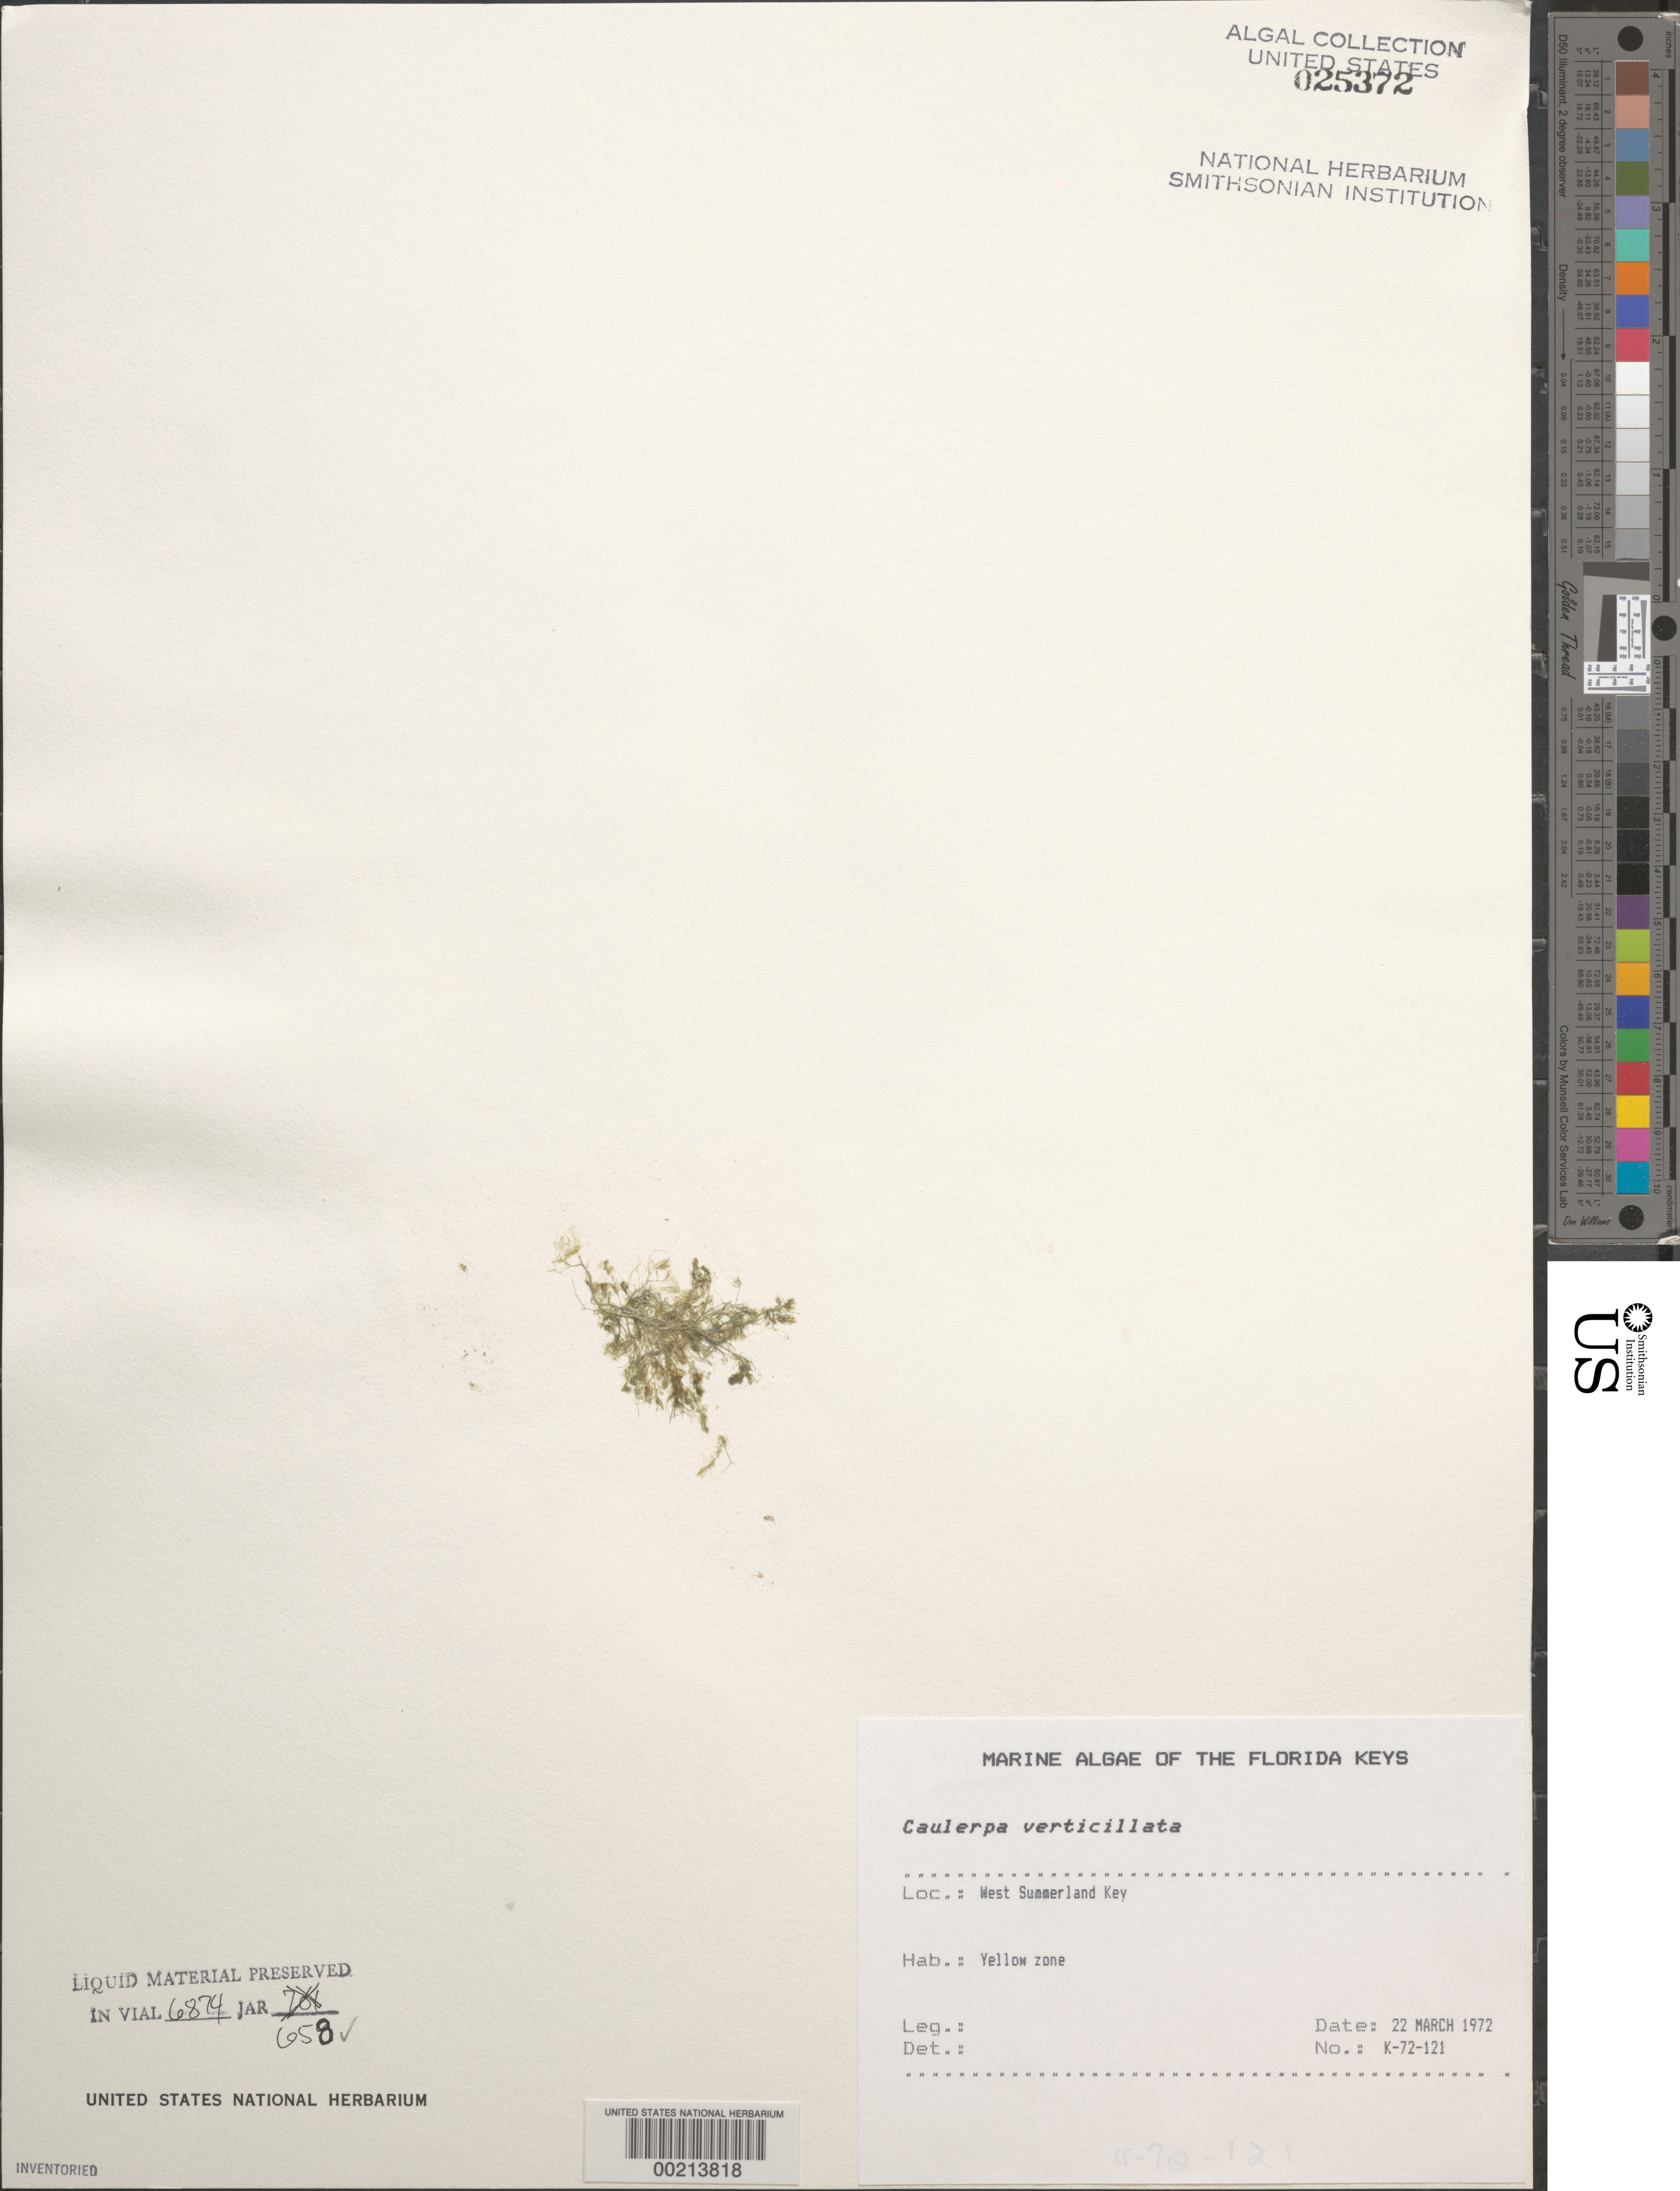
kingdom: Plantae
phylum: Chlorophyta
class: Ulvophyceae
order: Bryopsidales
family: Caulerpaceae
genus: Caulerpa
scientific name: Caulerpa verticillata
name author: J. Agardh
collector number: K-72-121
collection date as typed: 22 Mar 1972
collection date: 1972-03-22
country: United States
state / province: Florida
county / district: Monroe County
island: West Summerland Key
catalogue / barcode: US 25372